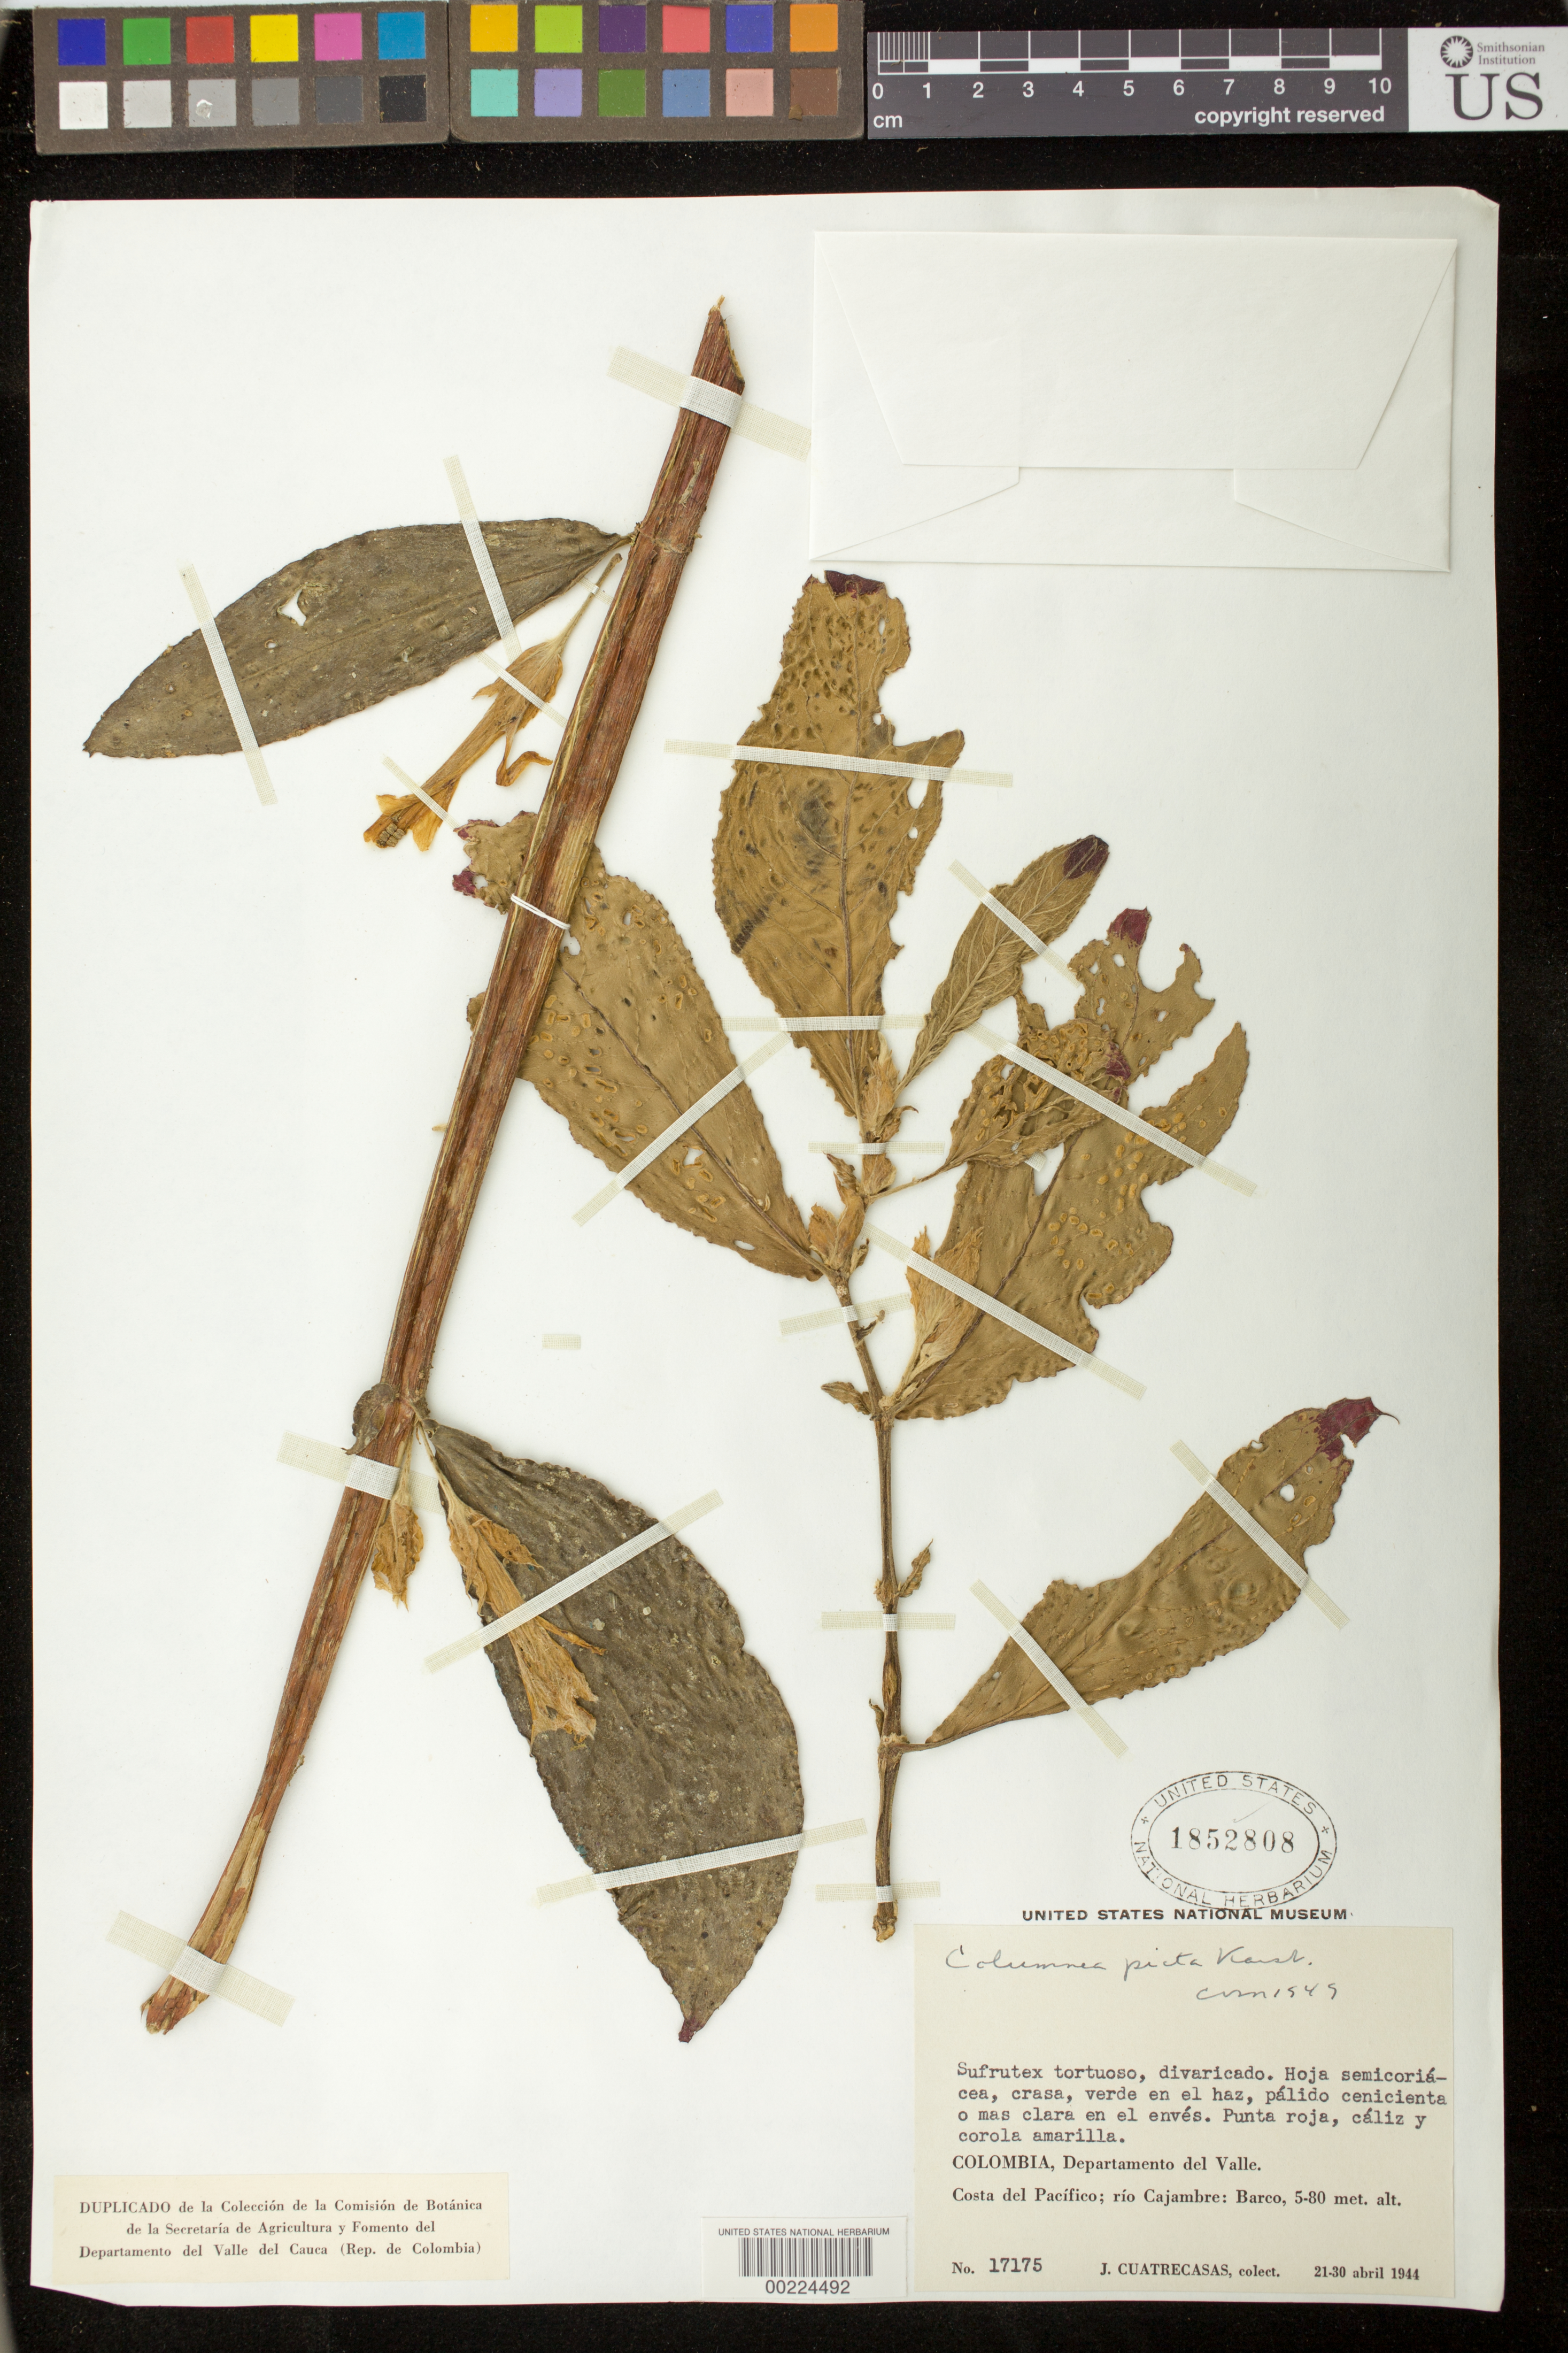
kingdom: Plantae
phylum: Tracheophyta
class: Magnoliopsida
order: Lamiales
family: Gesneriaceae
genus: Columnea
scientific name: Columnea karsteniana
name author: Singh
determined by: Skog, Laurence E.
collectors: J. Cuatrecasas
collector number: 17175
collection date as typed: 21-30 Apr 1944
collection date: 1944-04-21/1944-04-30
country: Colombia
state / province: Valle del Cauca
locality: Costa del Pacífico; río Cajambre: Barco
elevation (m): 5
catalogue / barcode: US 1852808